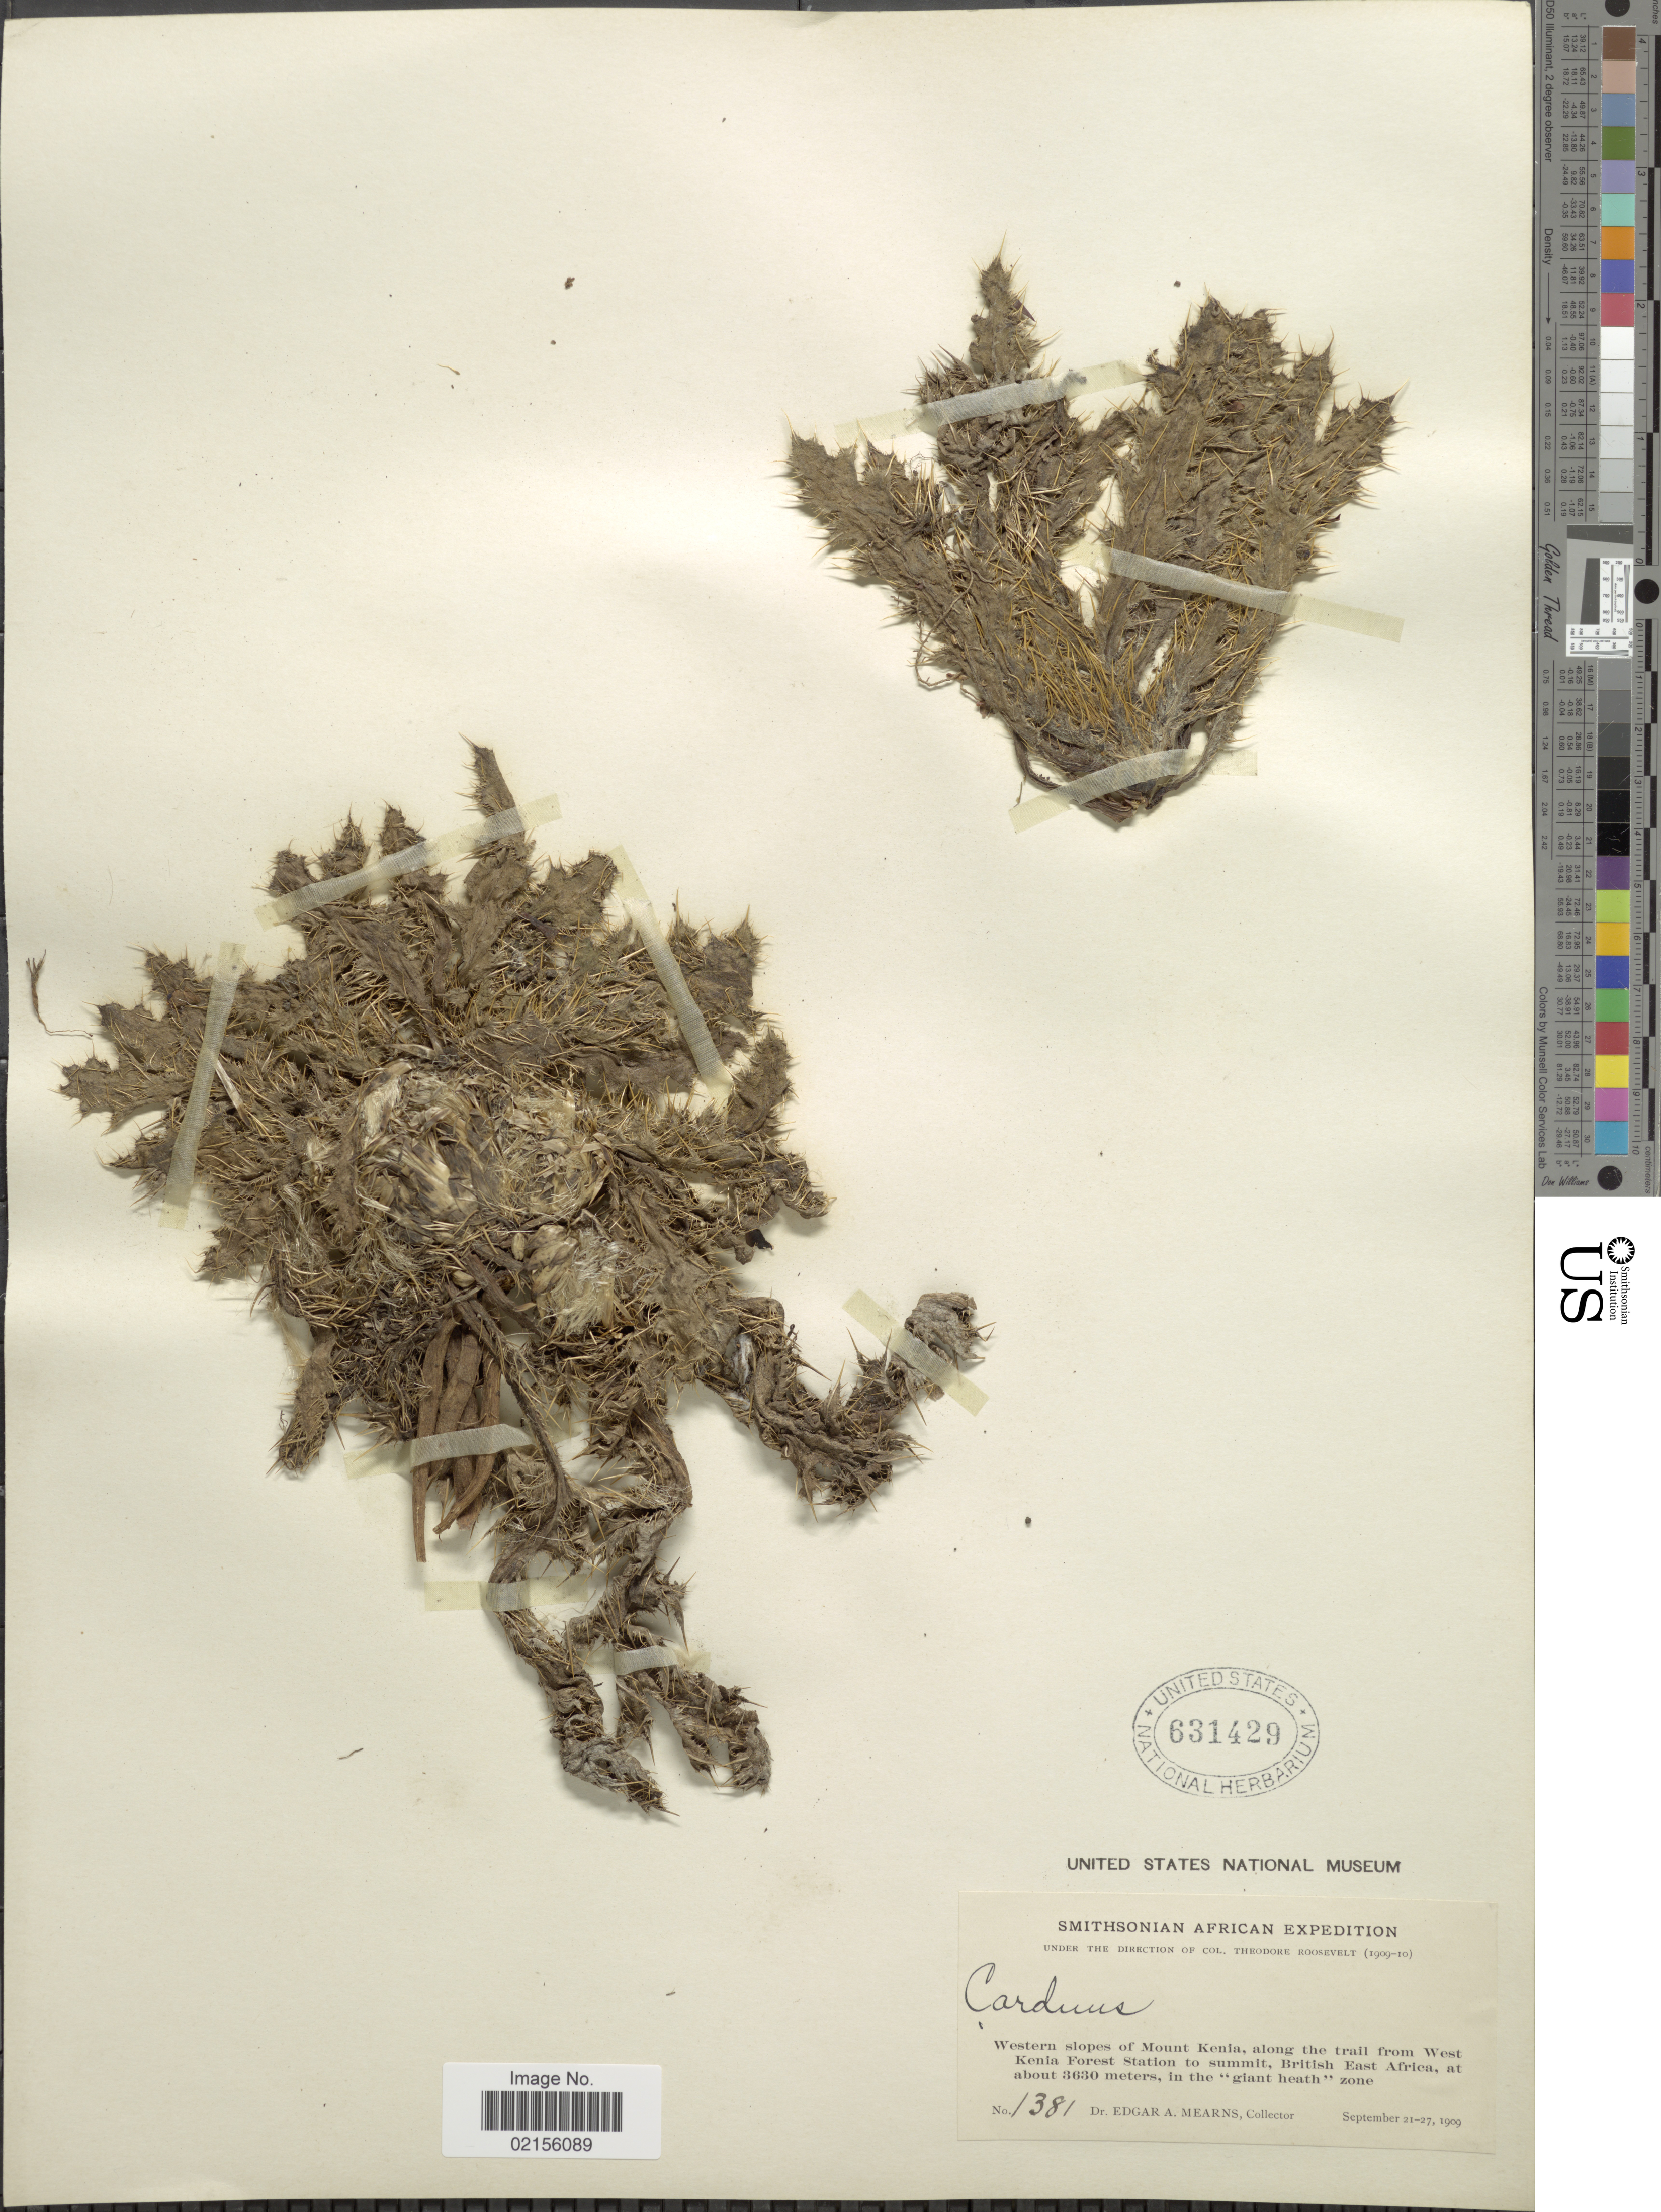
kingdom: Plantae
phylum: Tracheophyta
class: Magnoliopsida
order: Asterales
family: Asteraceae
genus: Carduus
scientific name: Carduus sp.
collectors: E. A. Mearns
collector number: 1381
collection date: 1909-09-21/1909-09-27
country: Kenya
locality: Western slopes of Mount kenia, along the trail from West Kenia Forest Station to summit, British East Africa, in the 'giant heath' zone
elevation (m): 3630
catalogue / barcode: US 631429